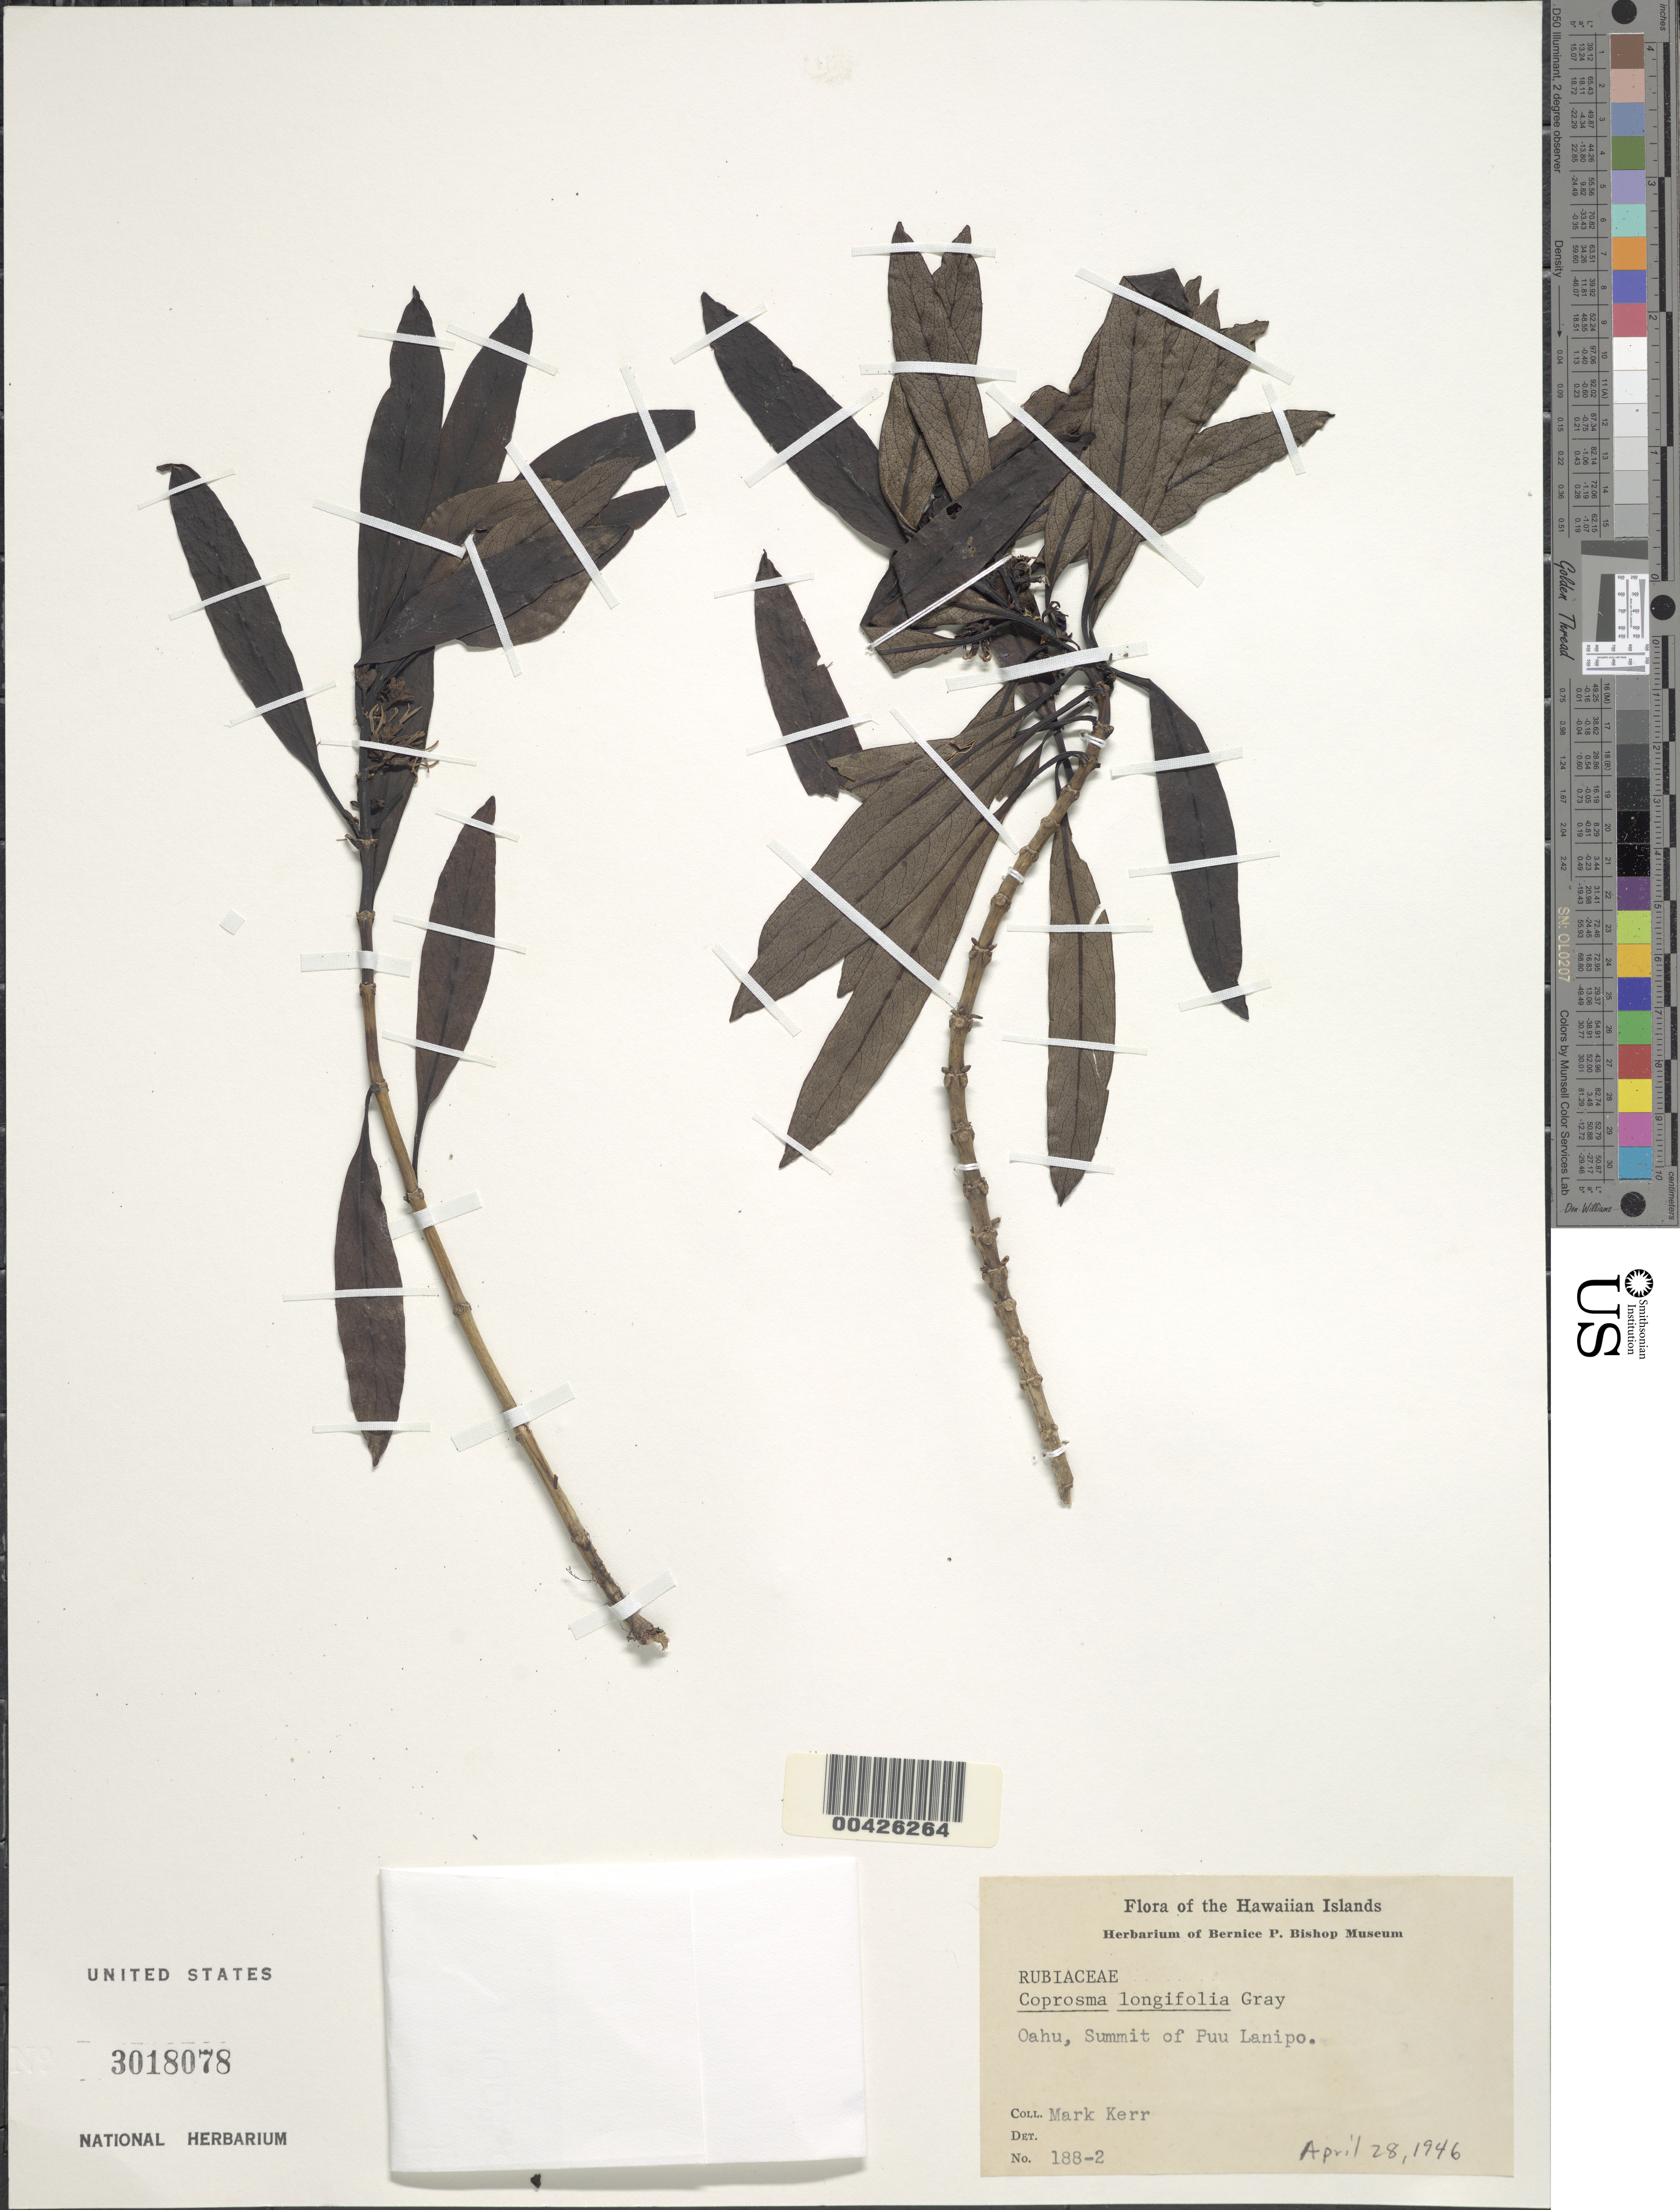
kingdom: Plantae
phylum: Tracheophyta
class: Magnoliopsida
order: Gentianales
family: Rubiaceae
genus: Coprosma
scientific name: Coprosma longifolia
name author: A. Gray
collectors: M. E. Kerr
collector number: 188-2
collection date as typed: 28 Apr 1946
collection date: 1946-04-28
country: United States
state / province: Hawaii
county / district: Honolulu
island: Oahu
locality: Summit of Puu Lanipo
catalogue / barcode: US 3018078